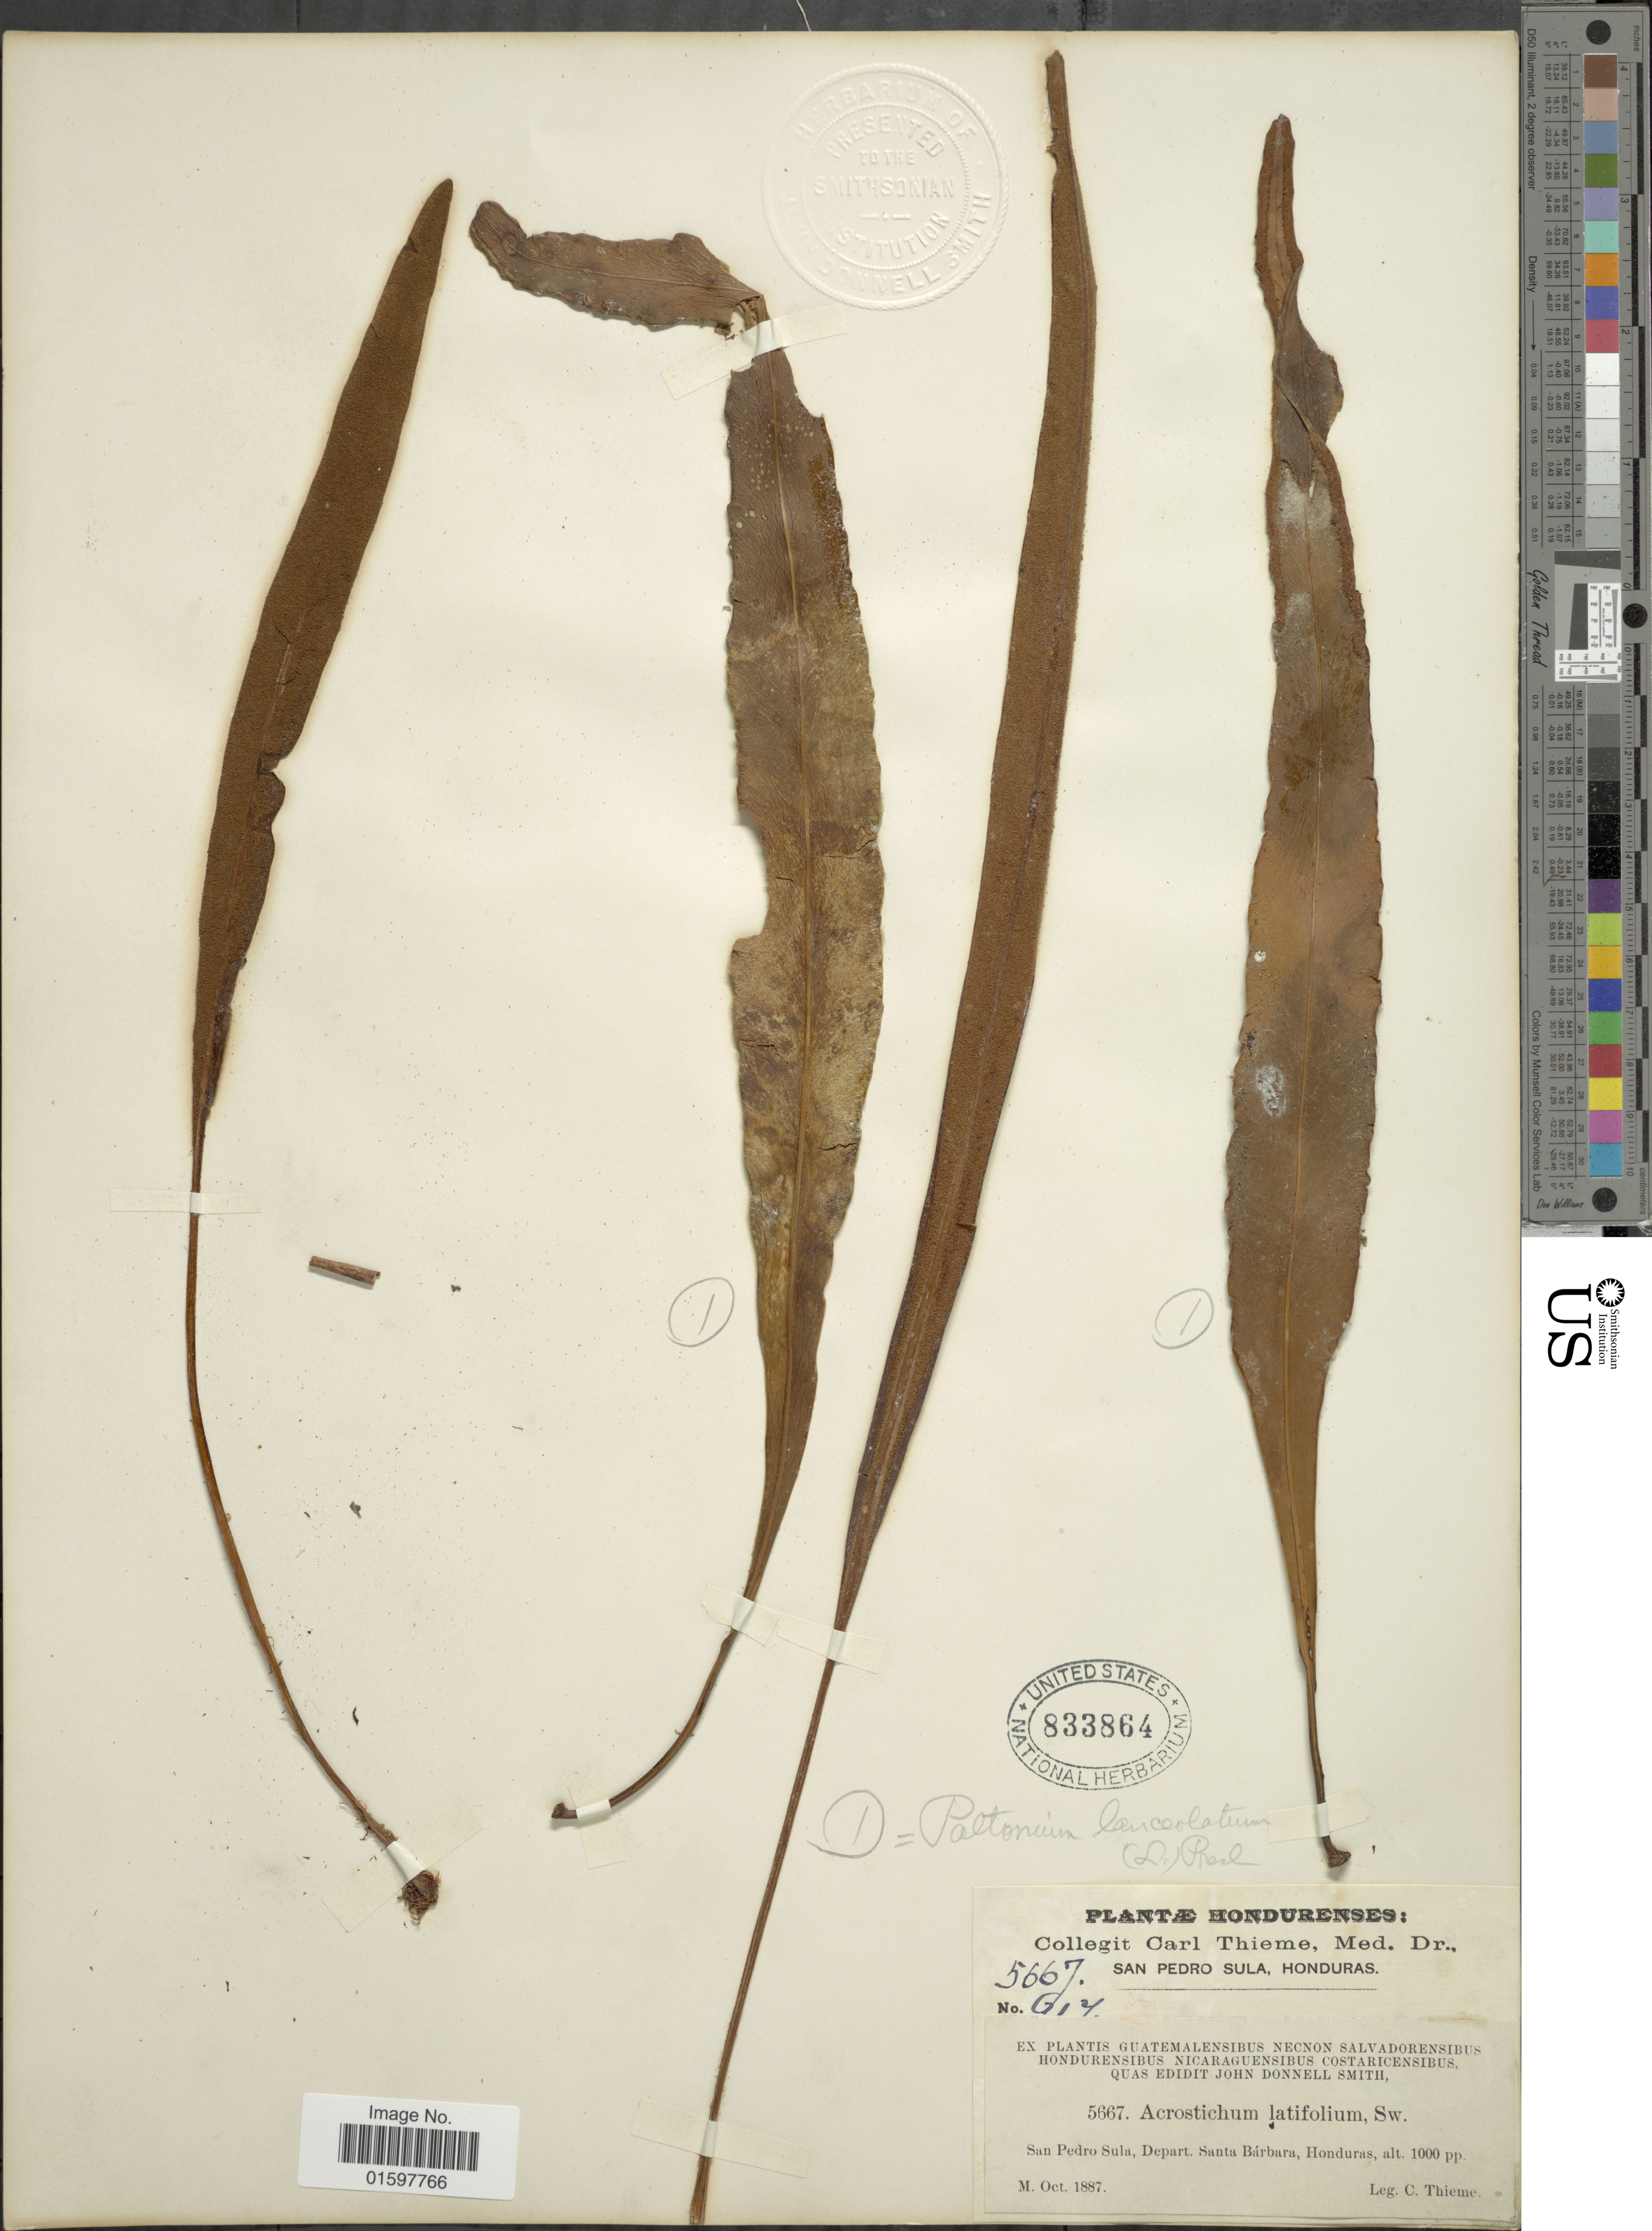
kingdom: Plantae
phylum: Tracheophyta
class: Polypodiopsida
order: Polypodiales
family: Polypodiaceae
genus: Pleopeltis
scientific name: Pleopeltis marginata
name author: A.R. Sm. & Tejero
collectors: C. Thieme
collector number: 5667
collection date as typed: M.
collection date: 1887-10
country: Honduras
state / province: Santa Bárbara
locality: San Pedro Sula.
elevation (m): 305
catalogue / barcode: US 833864